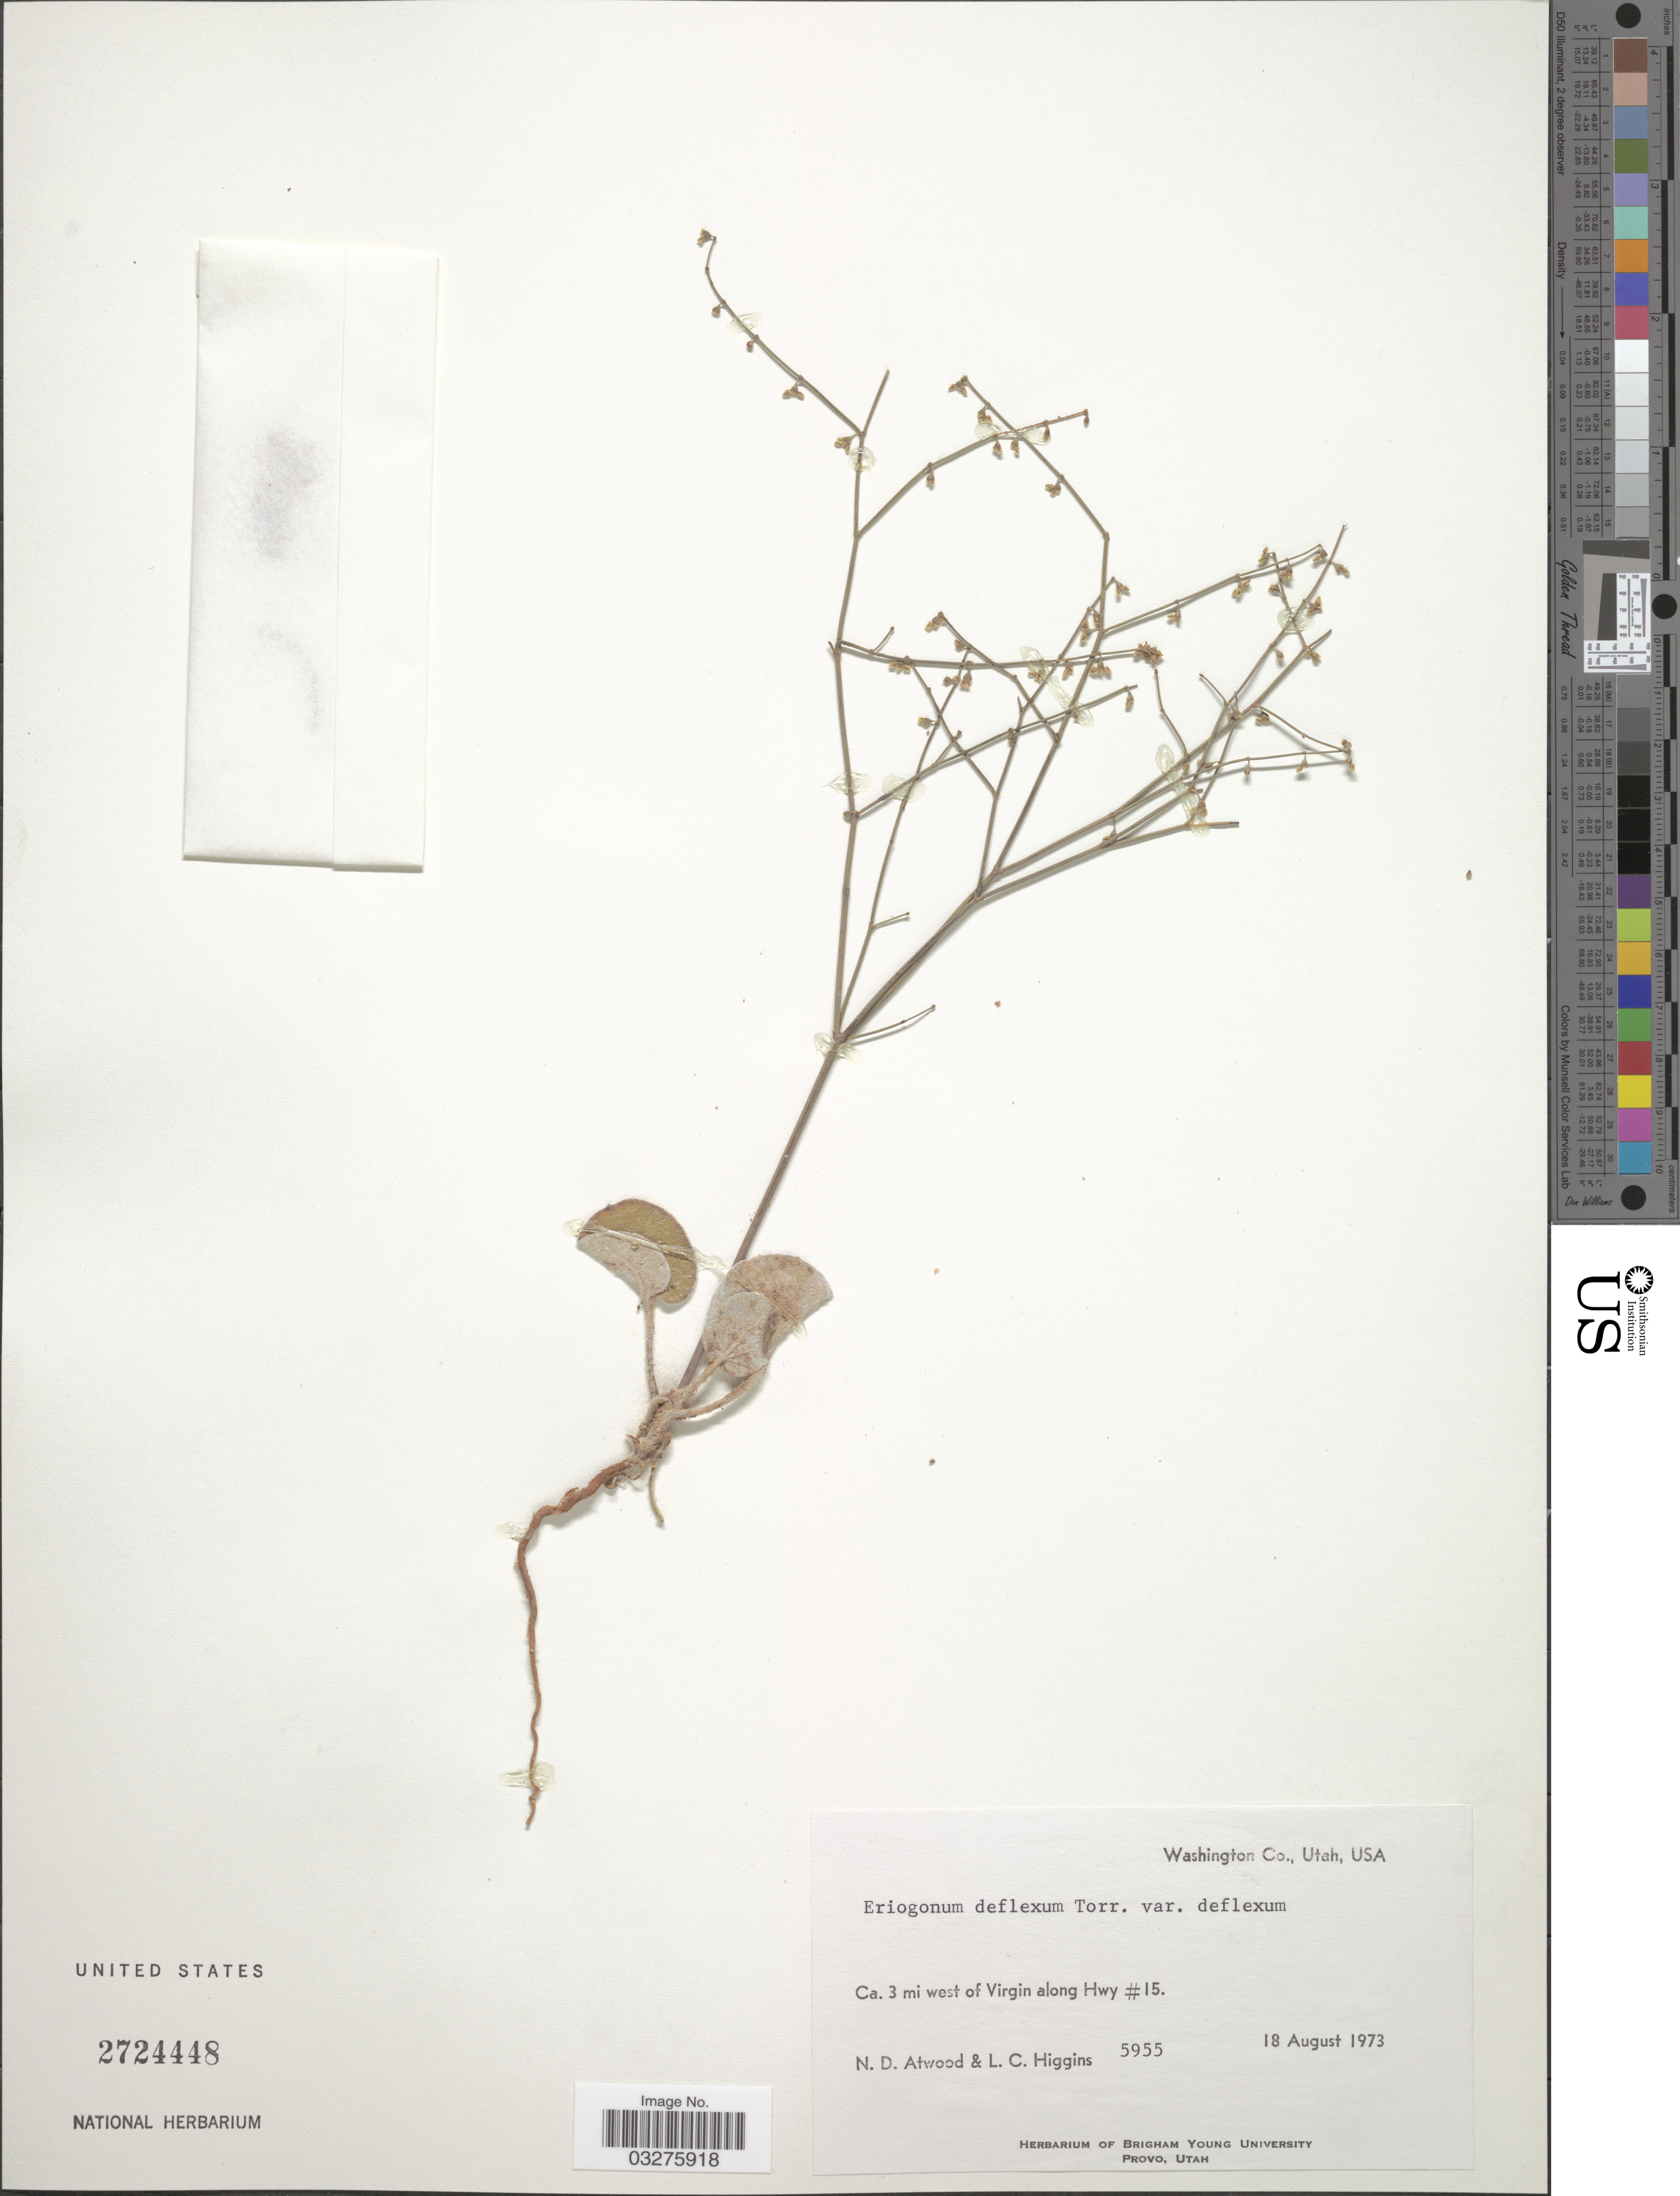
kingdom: Plantae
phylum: Tracheophyta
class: Magnoliopsida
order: Caryophyllales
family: Polygonaceae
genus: Eriogonum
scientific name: Eriogonum deflexum var. deflexum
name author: Torr. in Ives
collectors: N. Atwood & L. Higgins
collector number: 5955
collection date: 1973-08-18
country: United States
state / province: Utah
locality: Washington Co. Ca. 3 mi west of Virgin along Hwy # 15.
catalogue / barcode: US 2724448